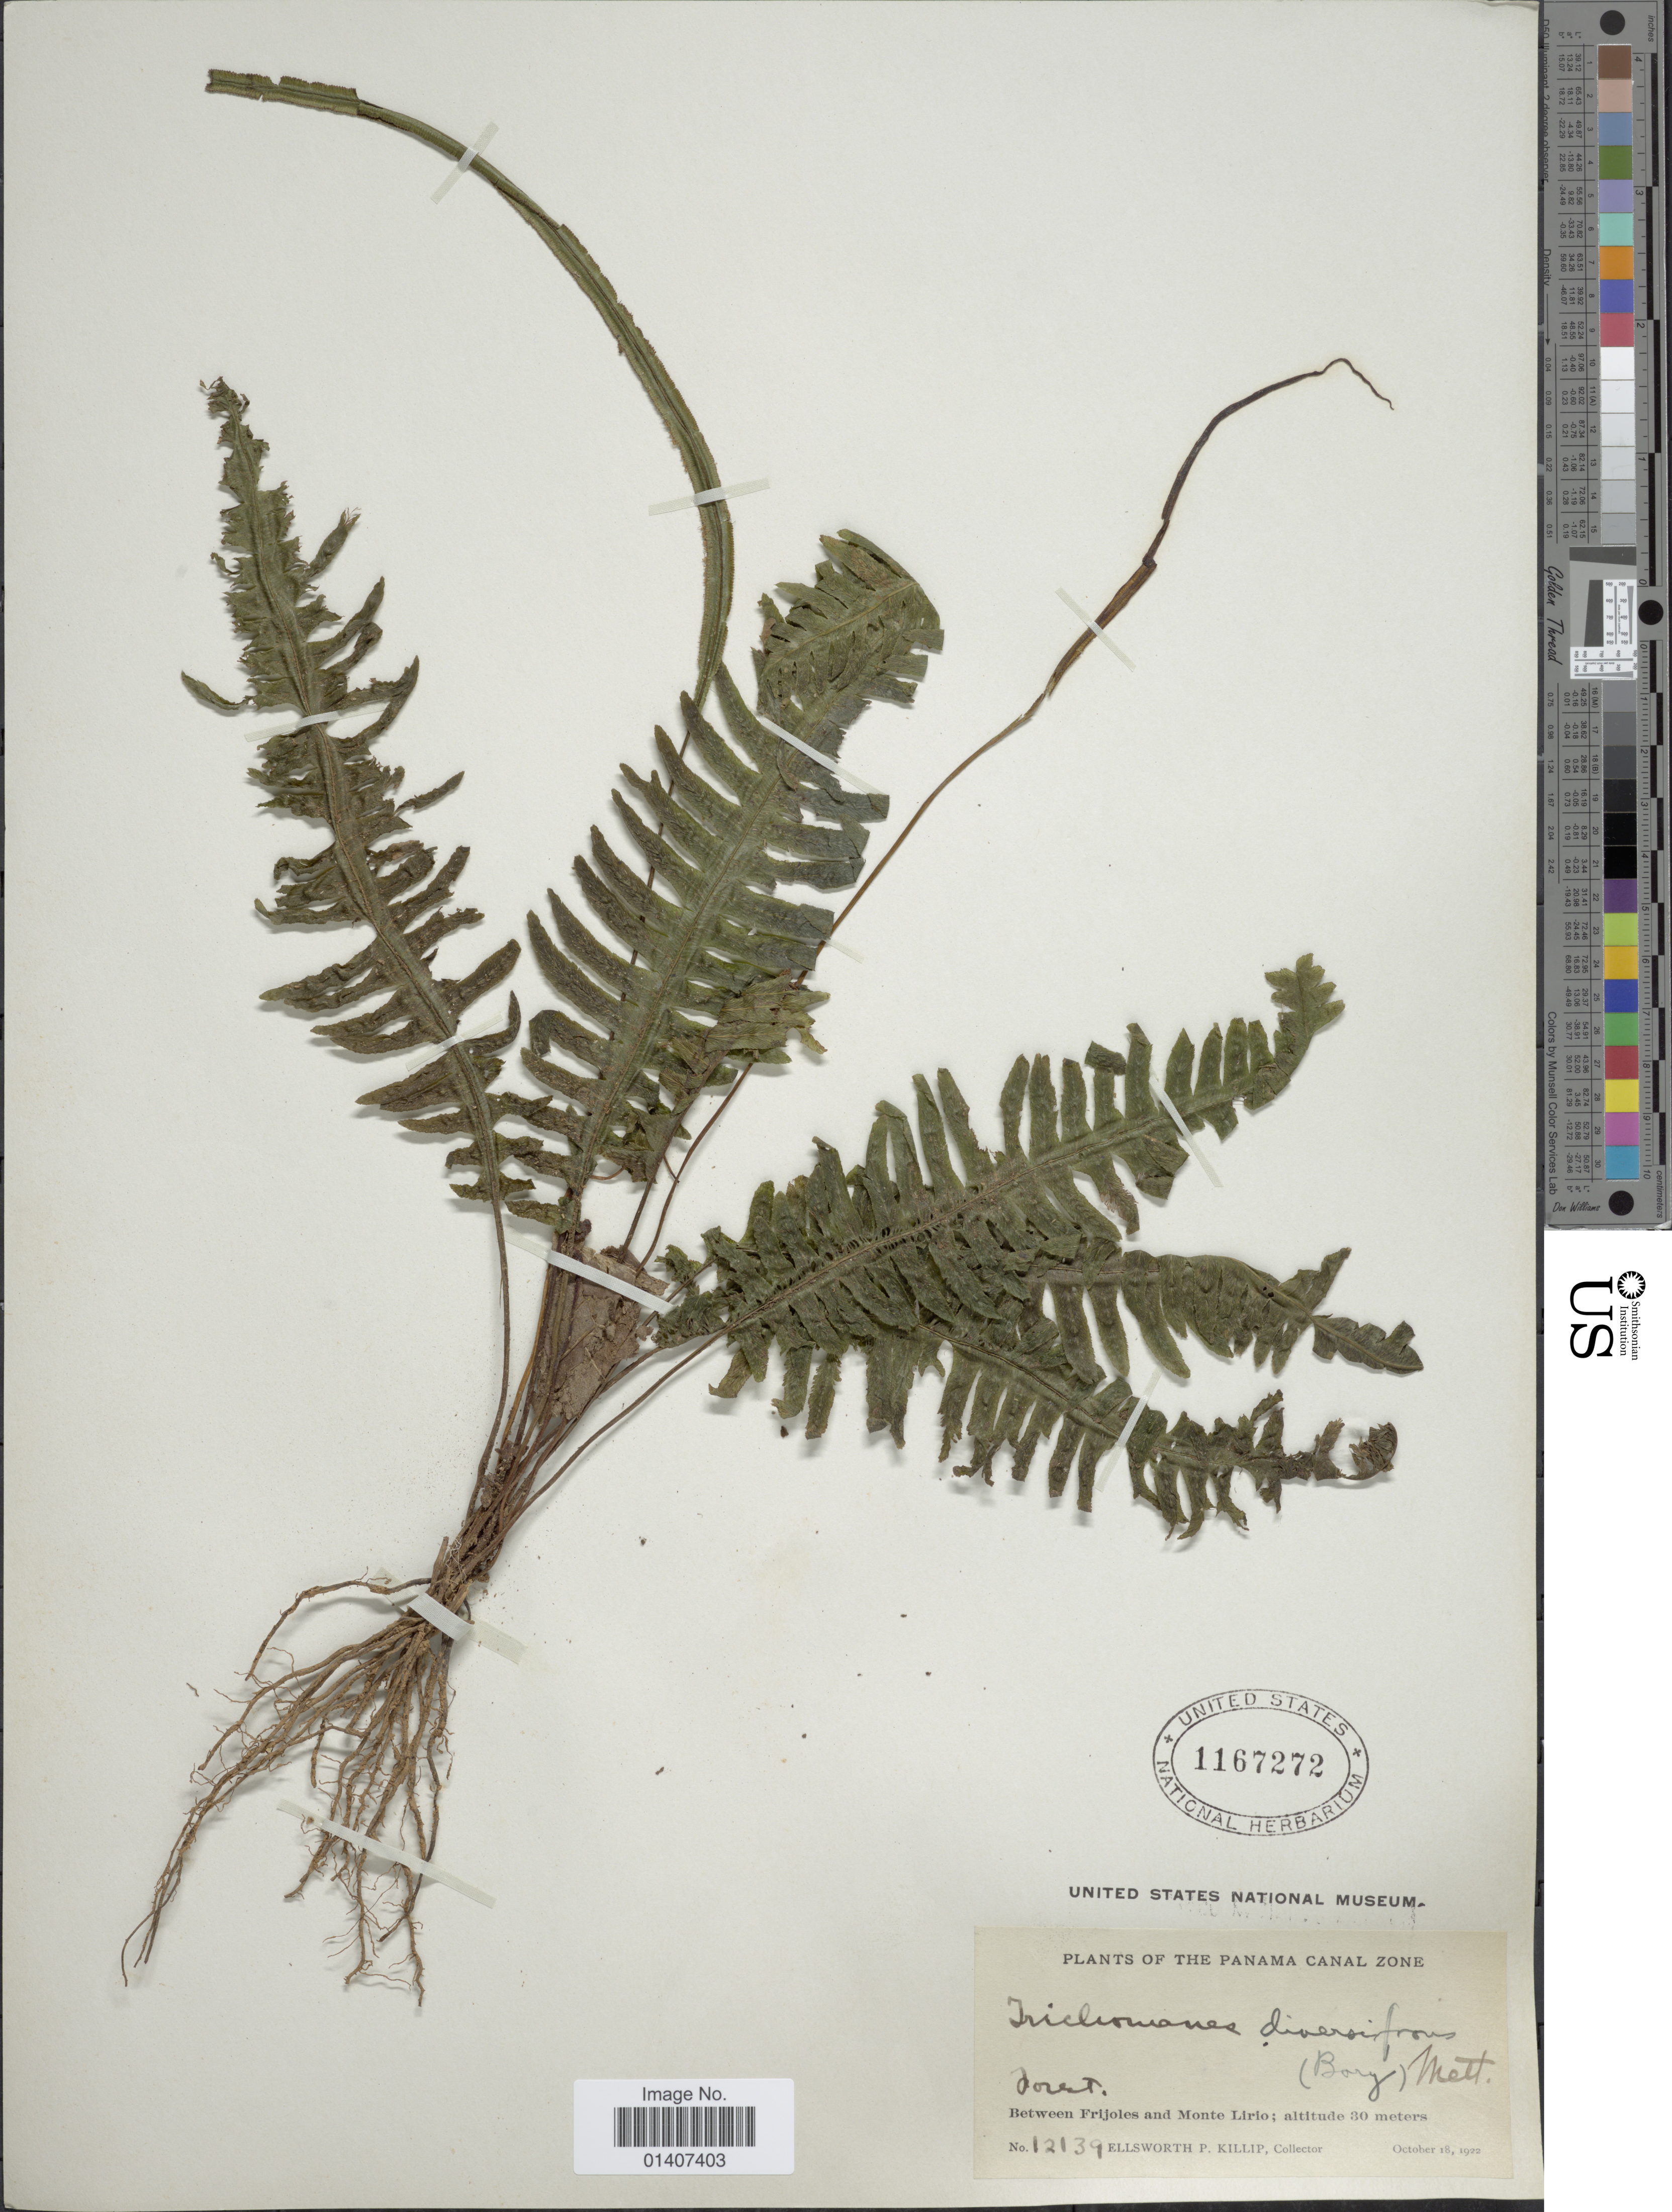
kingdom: Plantae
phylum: Tracheophyta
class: Polypodiopsida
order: Hymenophyllales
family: Hymenophyllaceae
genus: Trichomanes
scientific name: Trichomanes diversifrons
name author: (Bory) Mett. ex Sadeb.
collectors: E. P. Killip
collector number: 12139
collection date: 1922-10-18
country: Panama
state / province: Panamá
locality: Between Frijoles and Monte Lirio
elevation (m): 30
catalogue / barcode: US 1167272